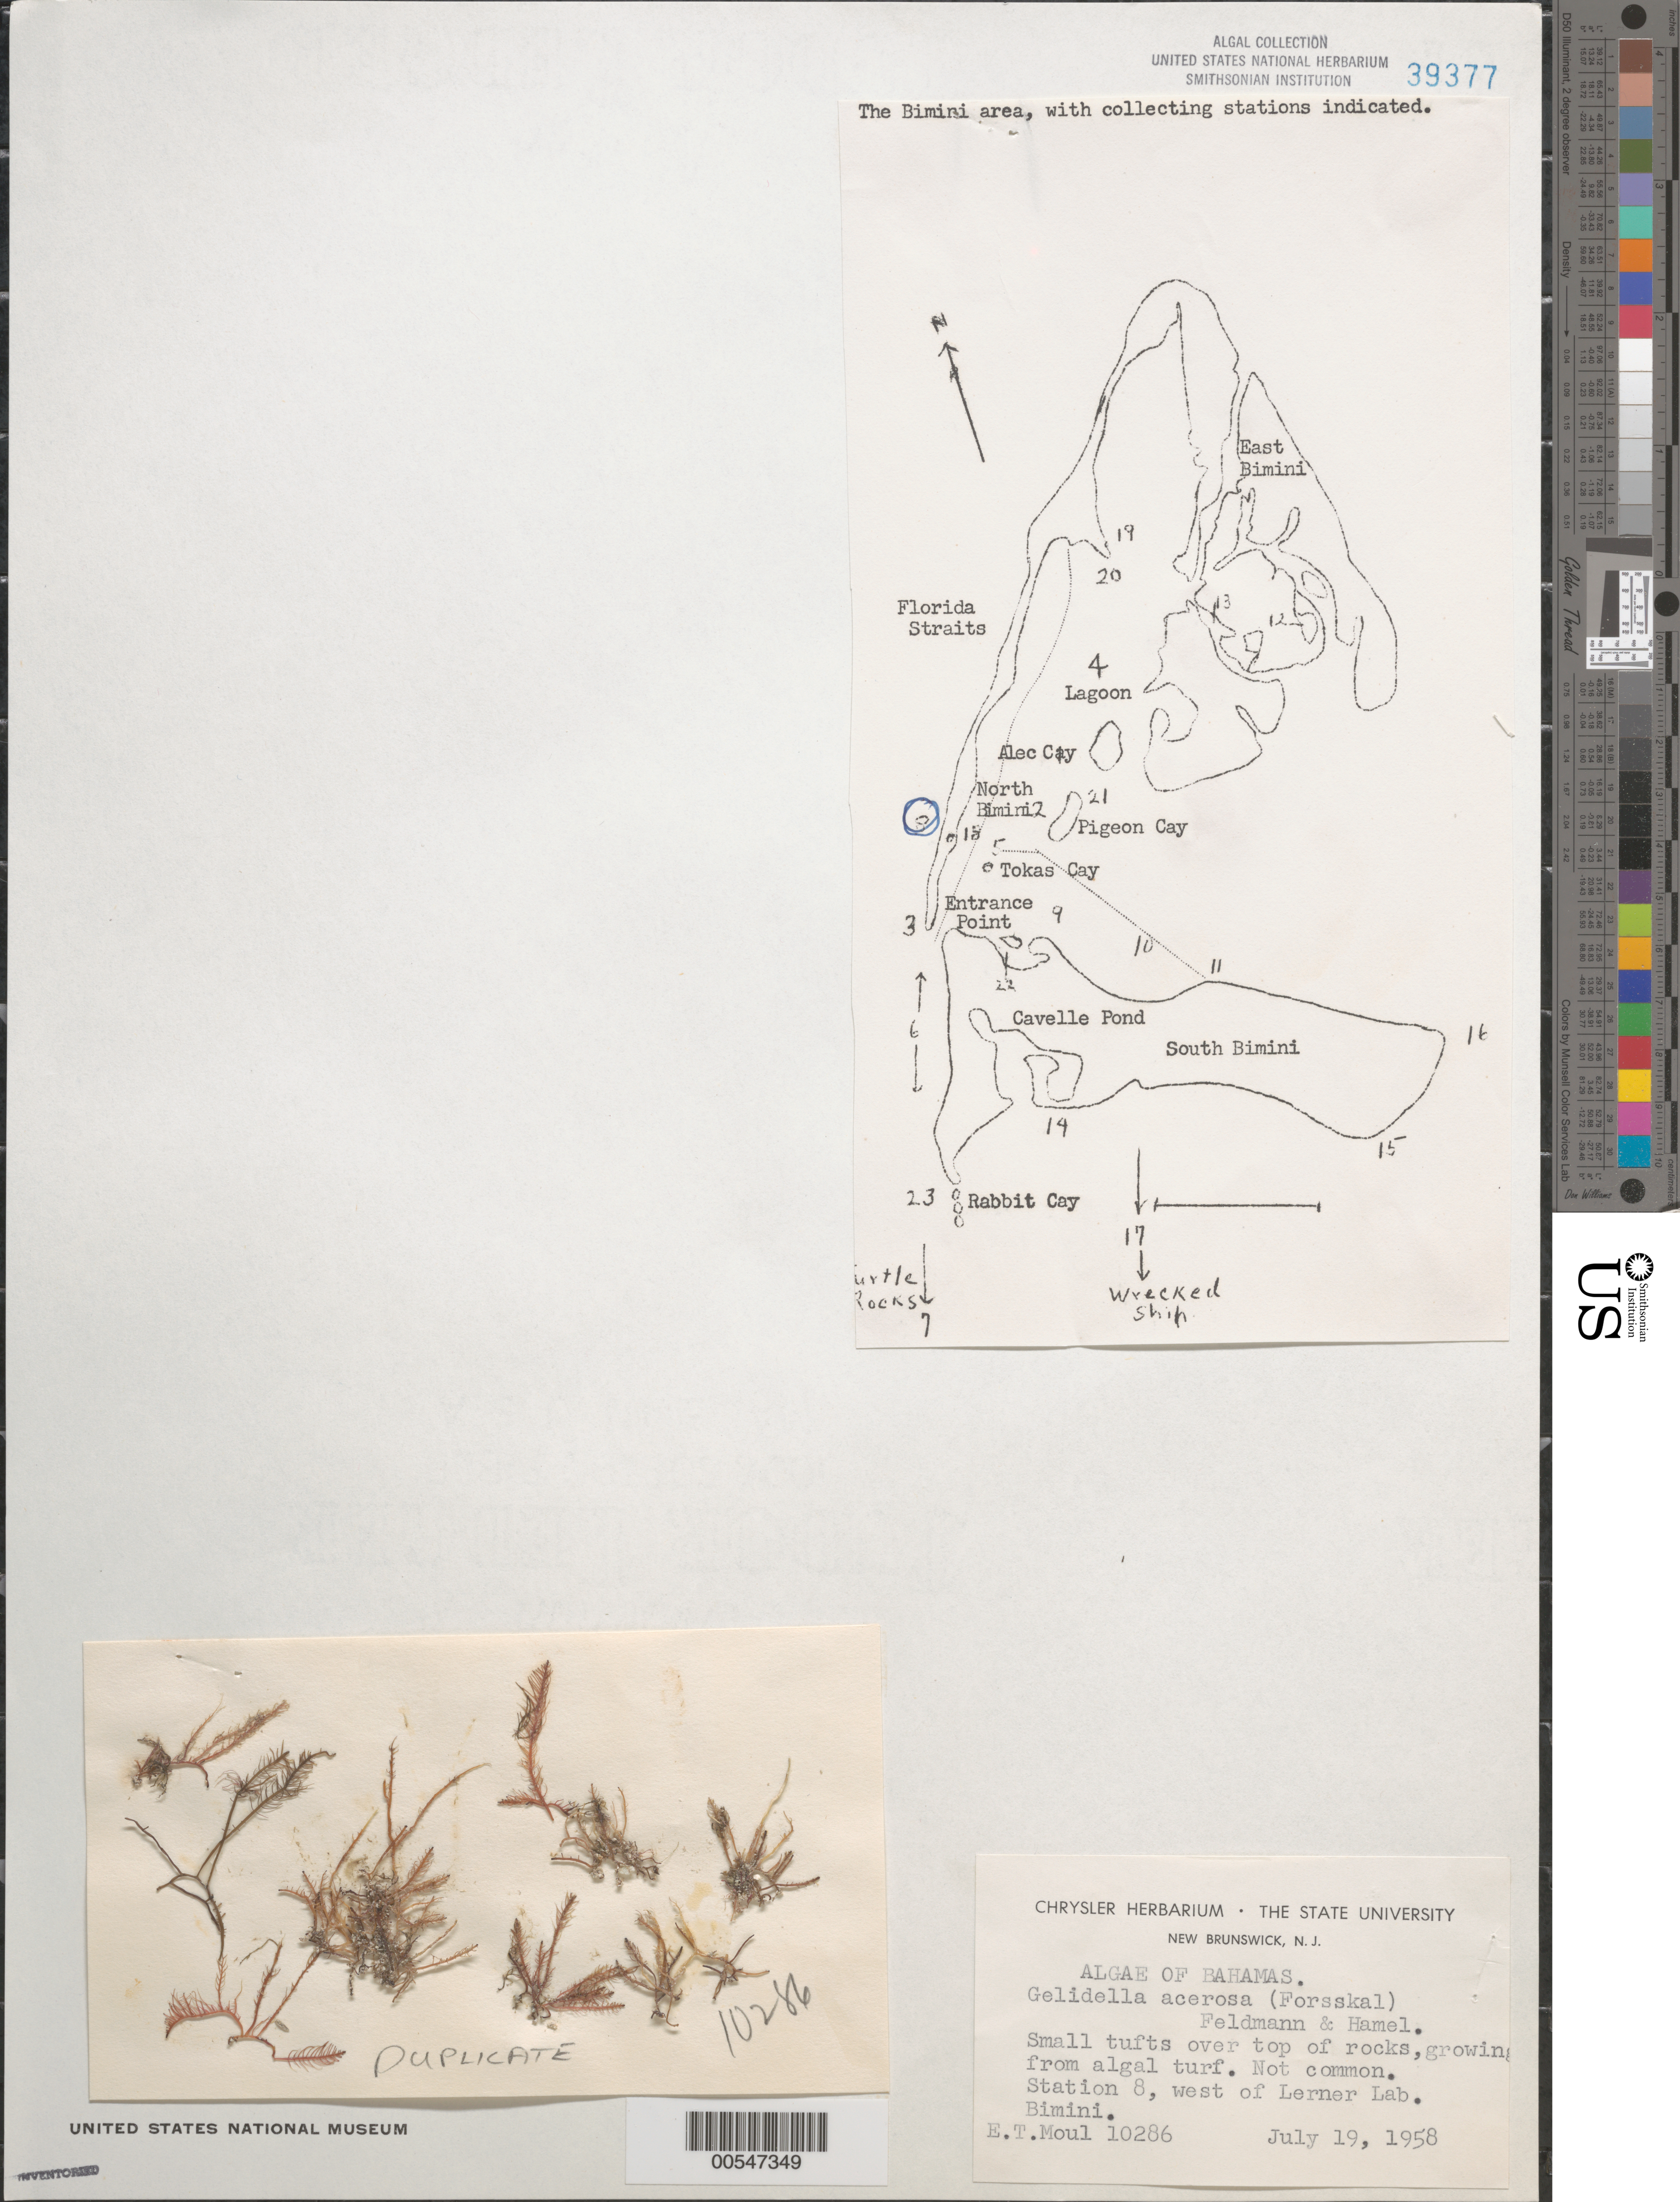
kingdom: Plantae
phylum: Rhodophyta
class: Florideophyceae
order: Gelidiales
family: Gelidiellaceae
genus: Gelidiella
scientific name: Gelidiella acerosa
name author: (Forssk.) Feldmann & G. Hamel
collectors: E. T. Moul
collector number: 10286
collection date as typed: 19 Jul 1958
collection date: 1958-07-19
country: Bahamas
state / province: Biminis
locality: North bimini, west of lerner laboratory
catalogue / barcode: US 39377